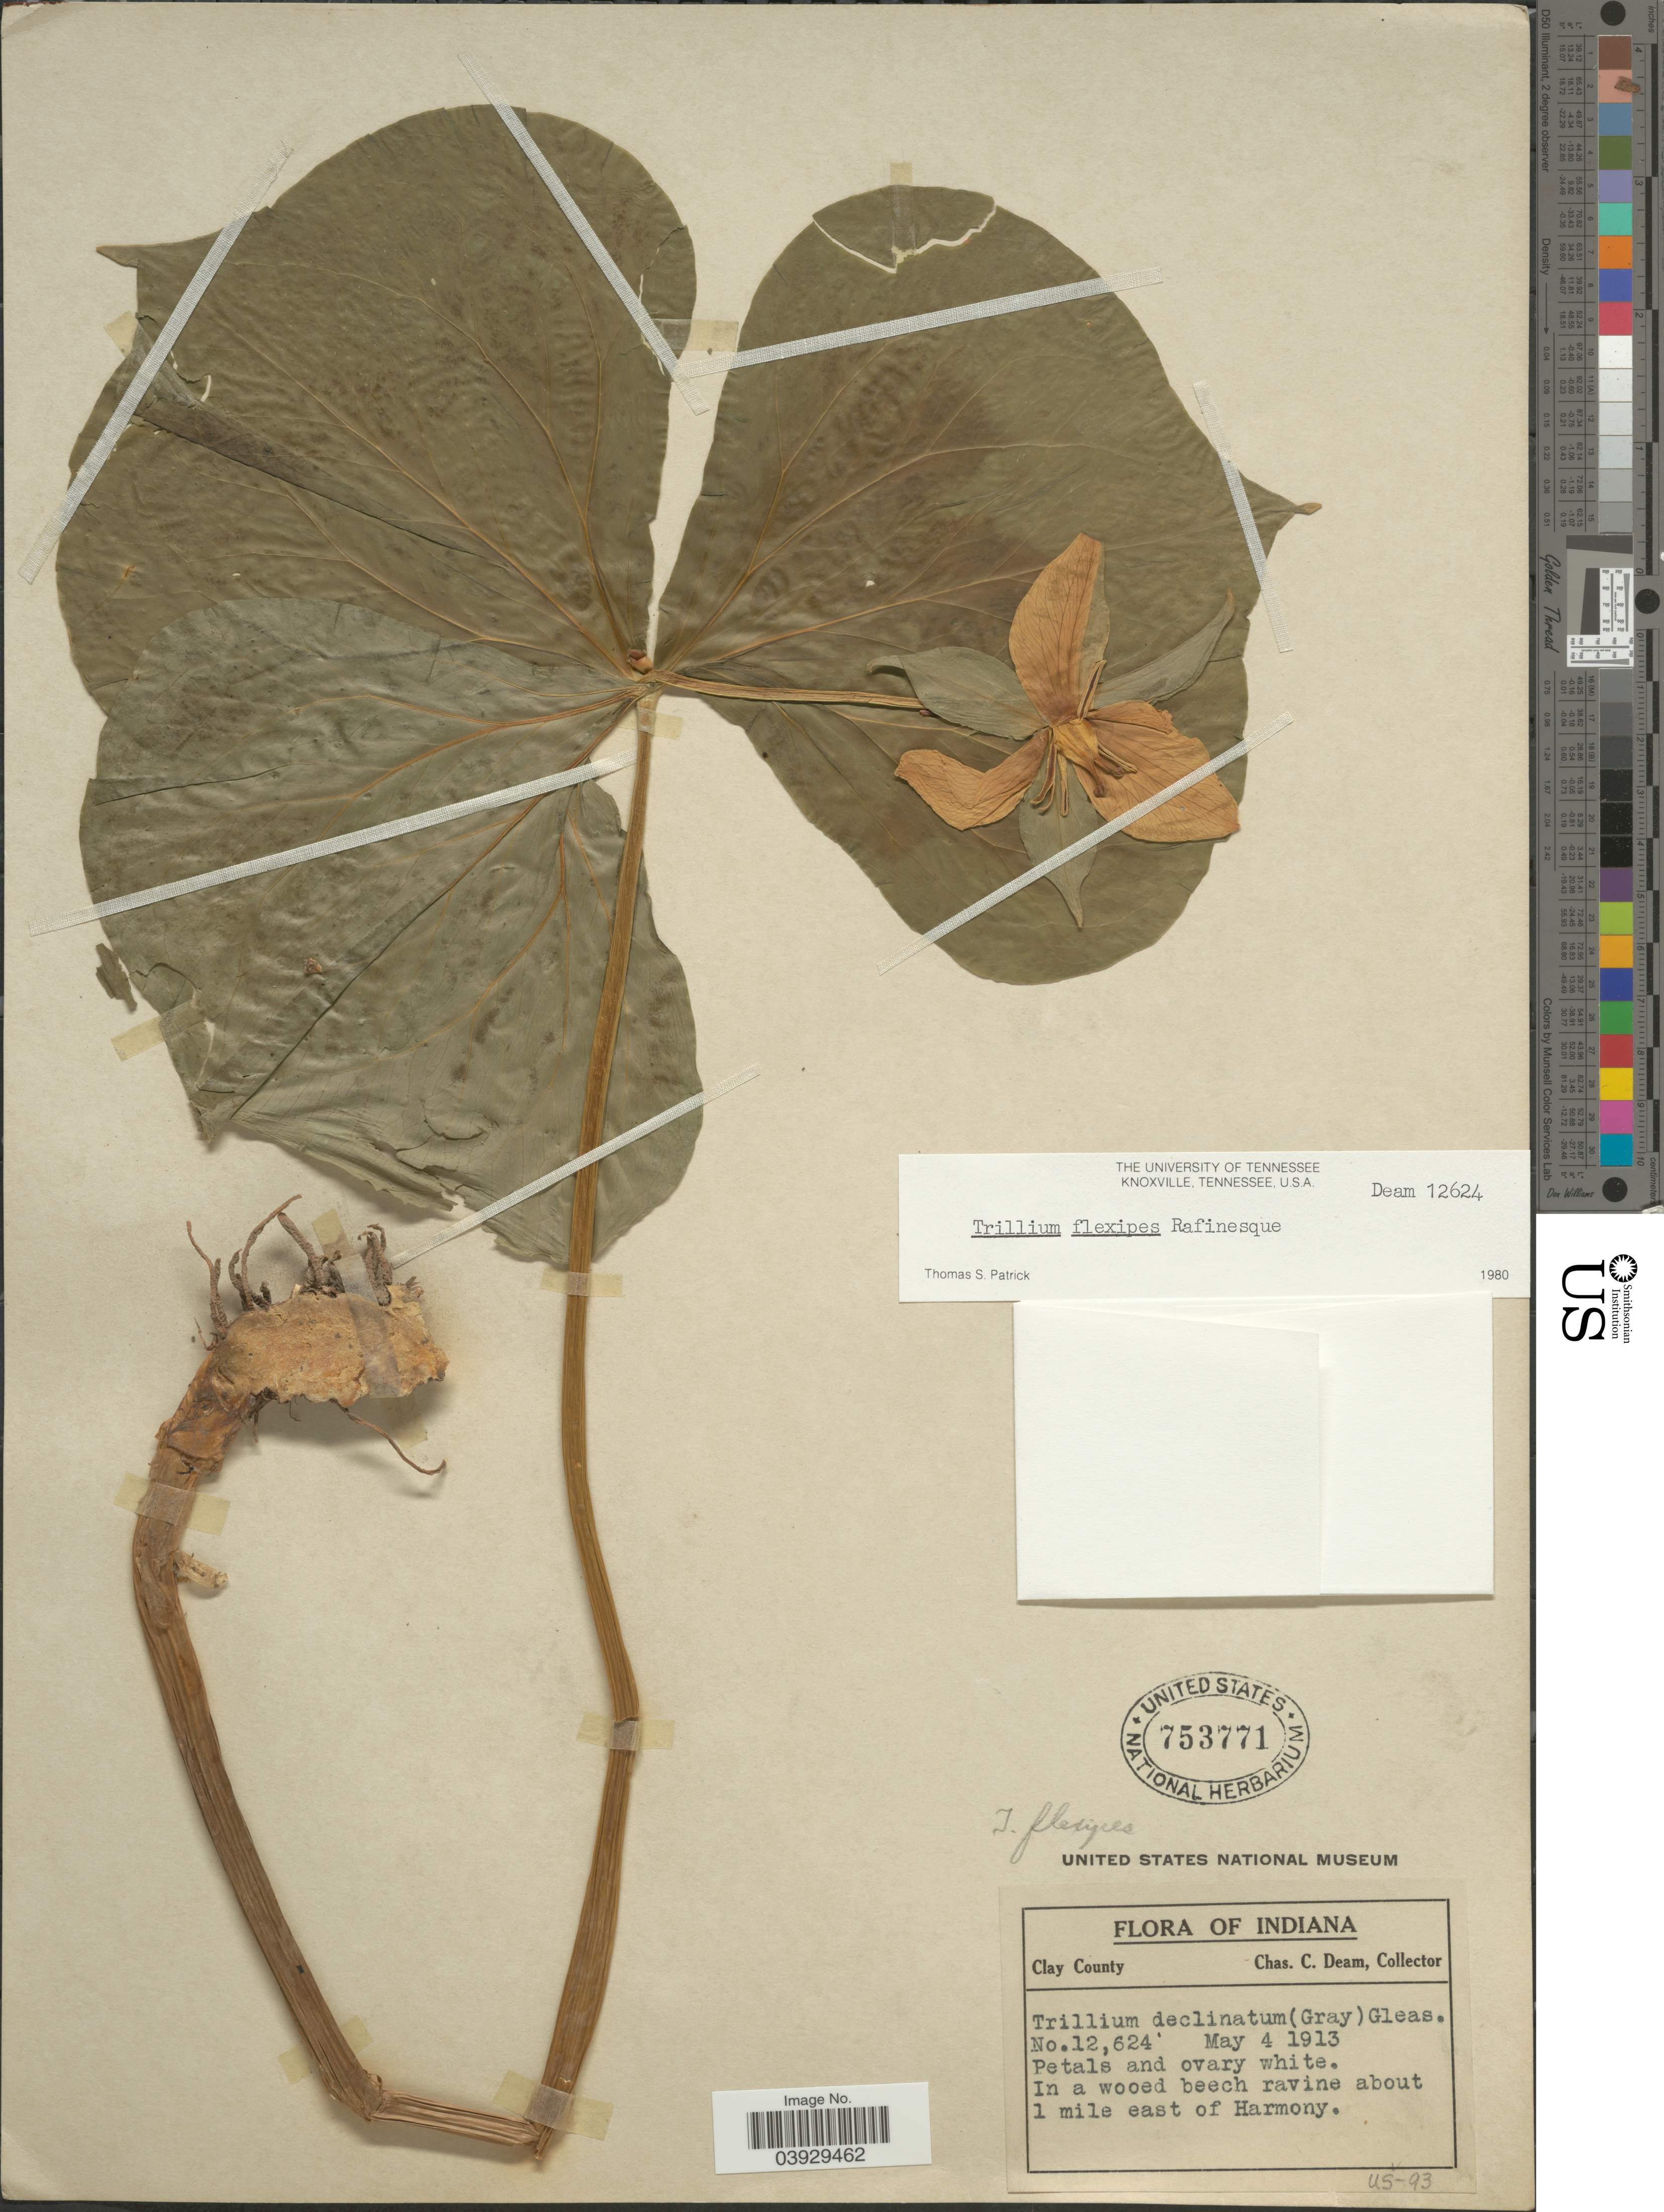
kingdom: Plantae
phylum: Tracheophyta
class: Liliopsida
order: Liliales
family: Melanthiaceae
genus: Trillium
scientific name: Trillium flexipes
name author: Raf.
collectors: C. C. Deam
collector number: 12624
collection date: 1913-05-04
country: United States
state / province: Indiana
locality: Clay County. About 1 mile east of Harmony.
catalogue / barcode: US 753771